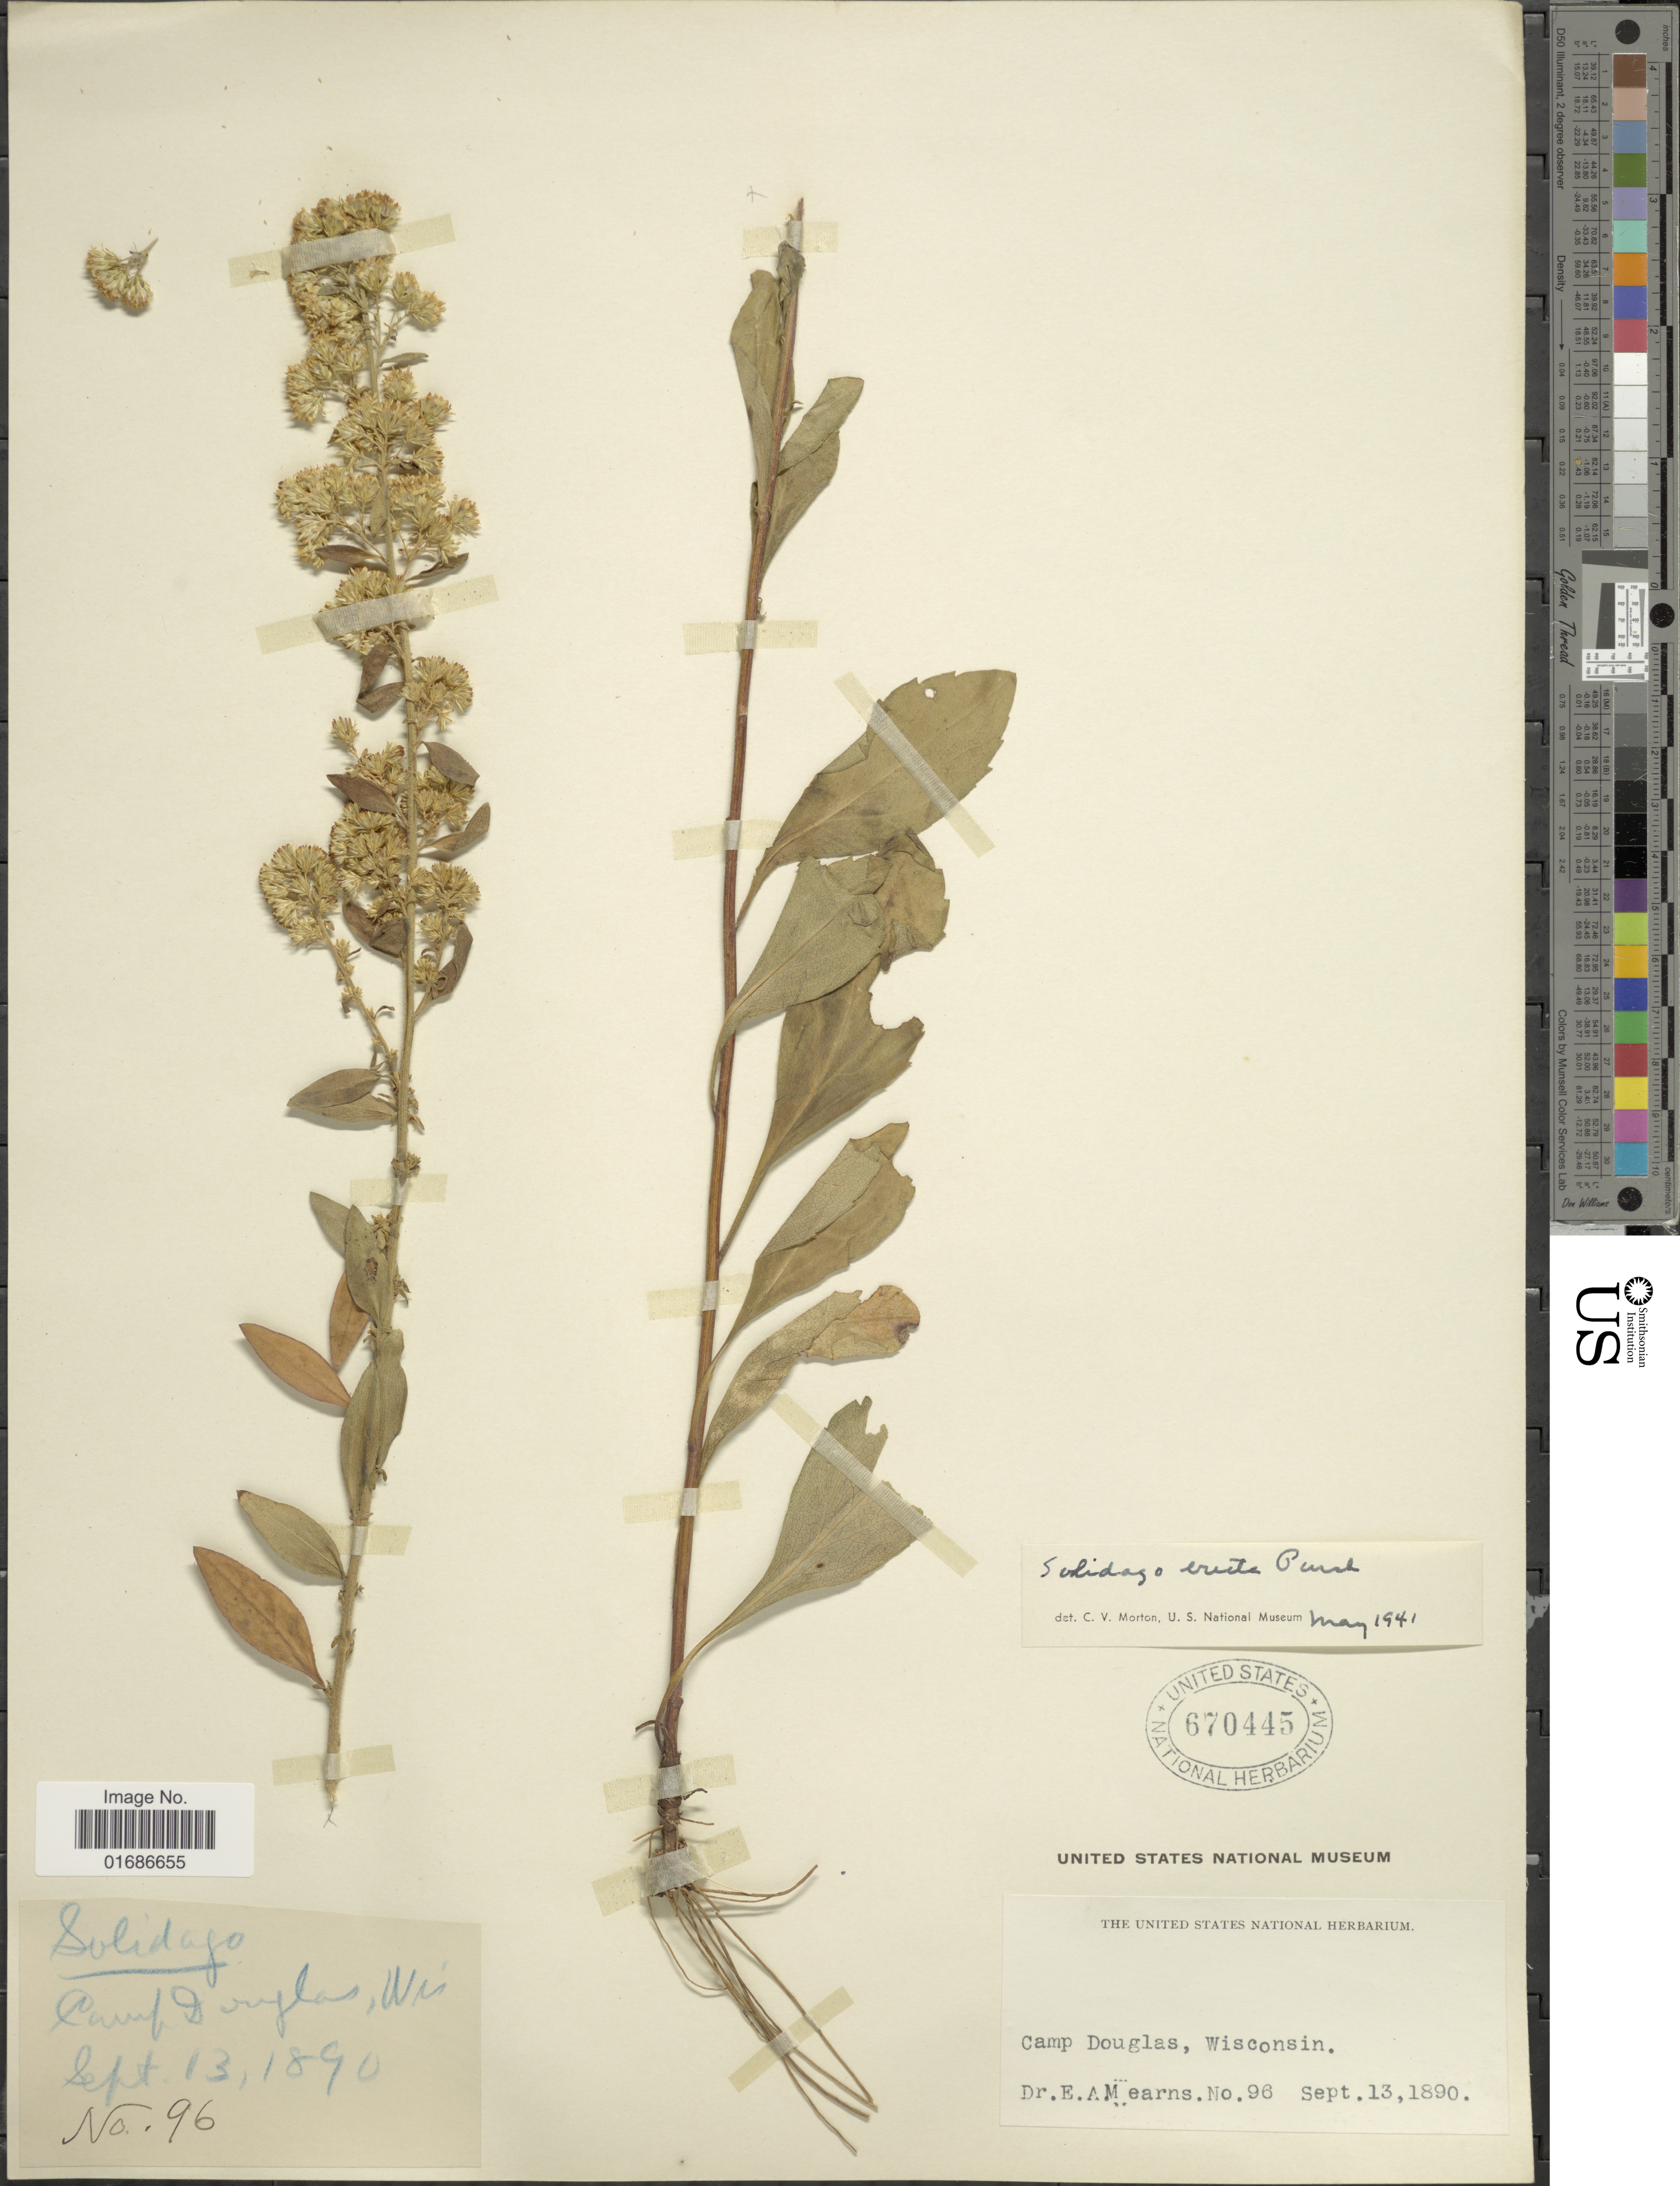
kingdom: Plantae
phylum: Tracheophyta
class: Magnoliopsida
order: Asterales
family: Asteraceae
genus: Solidago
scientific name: Solidago erecta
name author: Pursh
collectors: E. A. Mearns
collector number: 96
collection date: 1890-09-13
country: United States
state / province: Wisconsin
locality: Camp Douglad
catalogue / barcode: US 670445